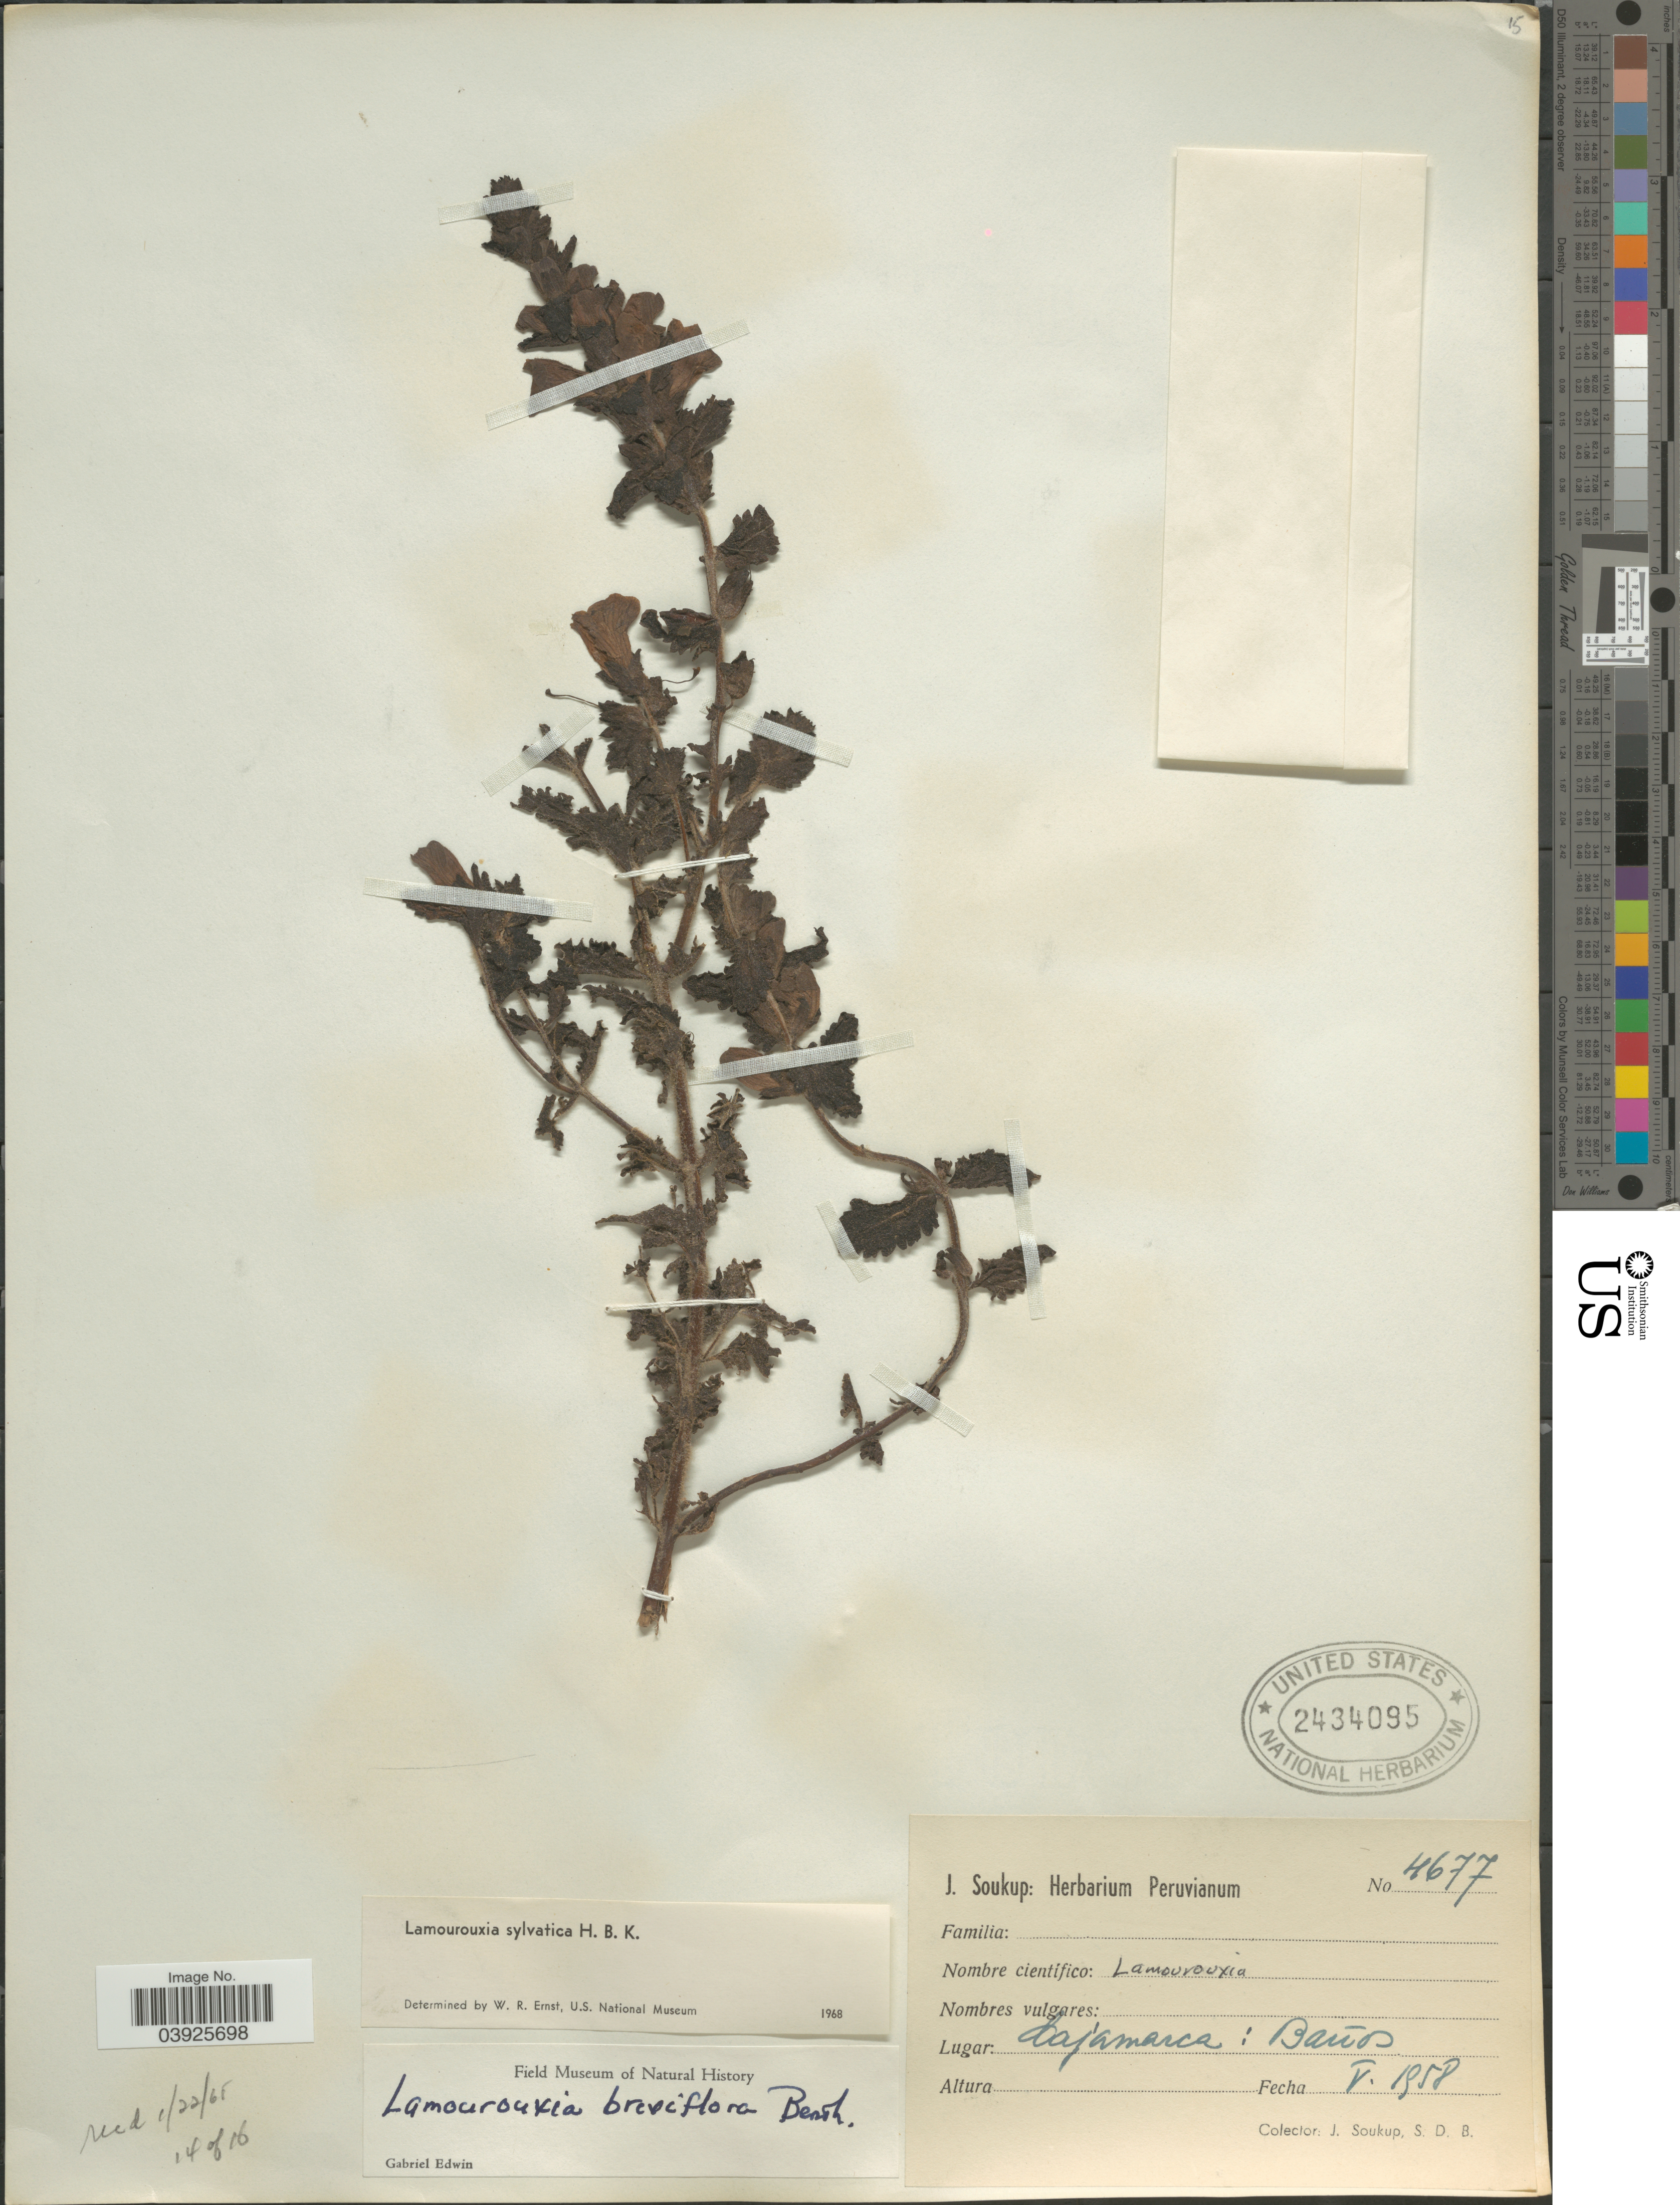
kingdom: Plantae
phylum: Tracheophyta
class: Magnoliopsida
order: Lamiales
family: Orobanchaceae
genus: Lamourouxia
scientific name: Lamourouxia sylvatica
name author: Kunth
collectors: J. Soukup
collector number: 4677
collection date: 1958-05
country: Peru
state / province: Cajamarca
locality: Baños.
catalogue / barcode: US 2434095